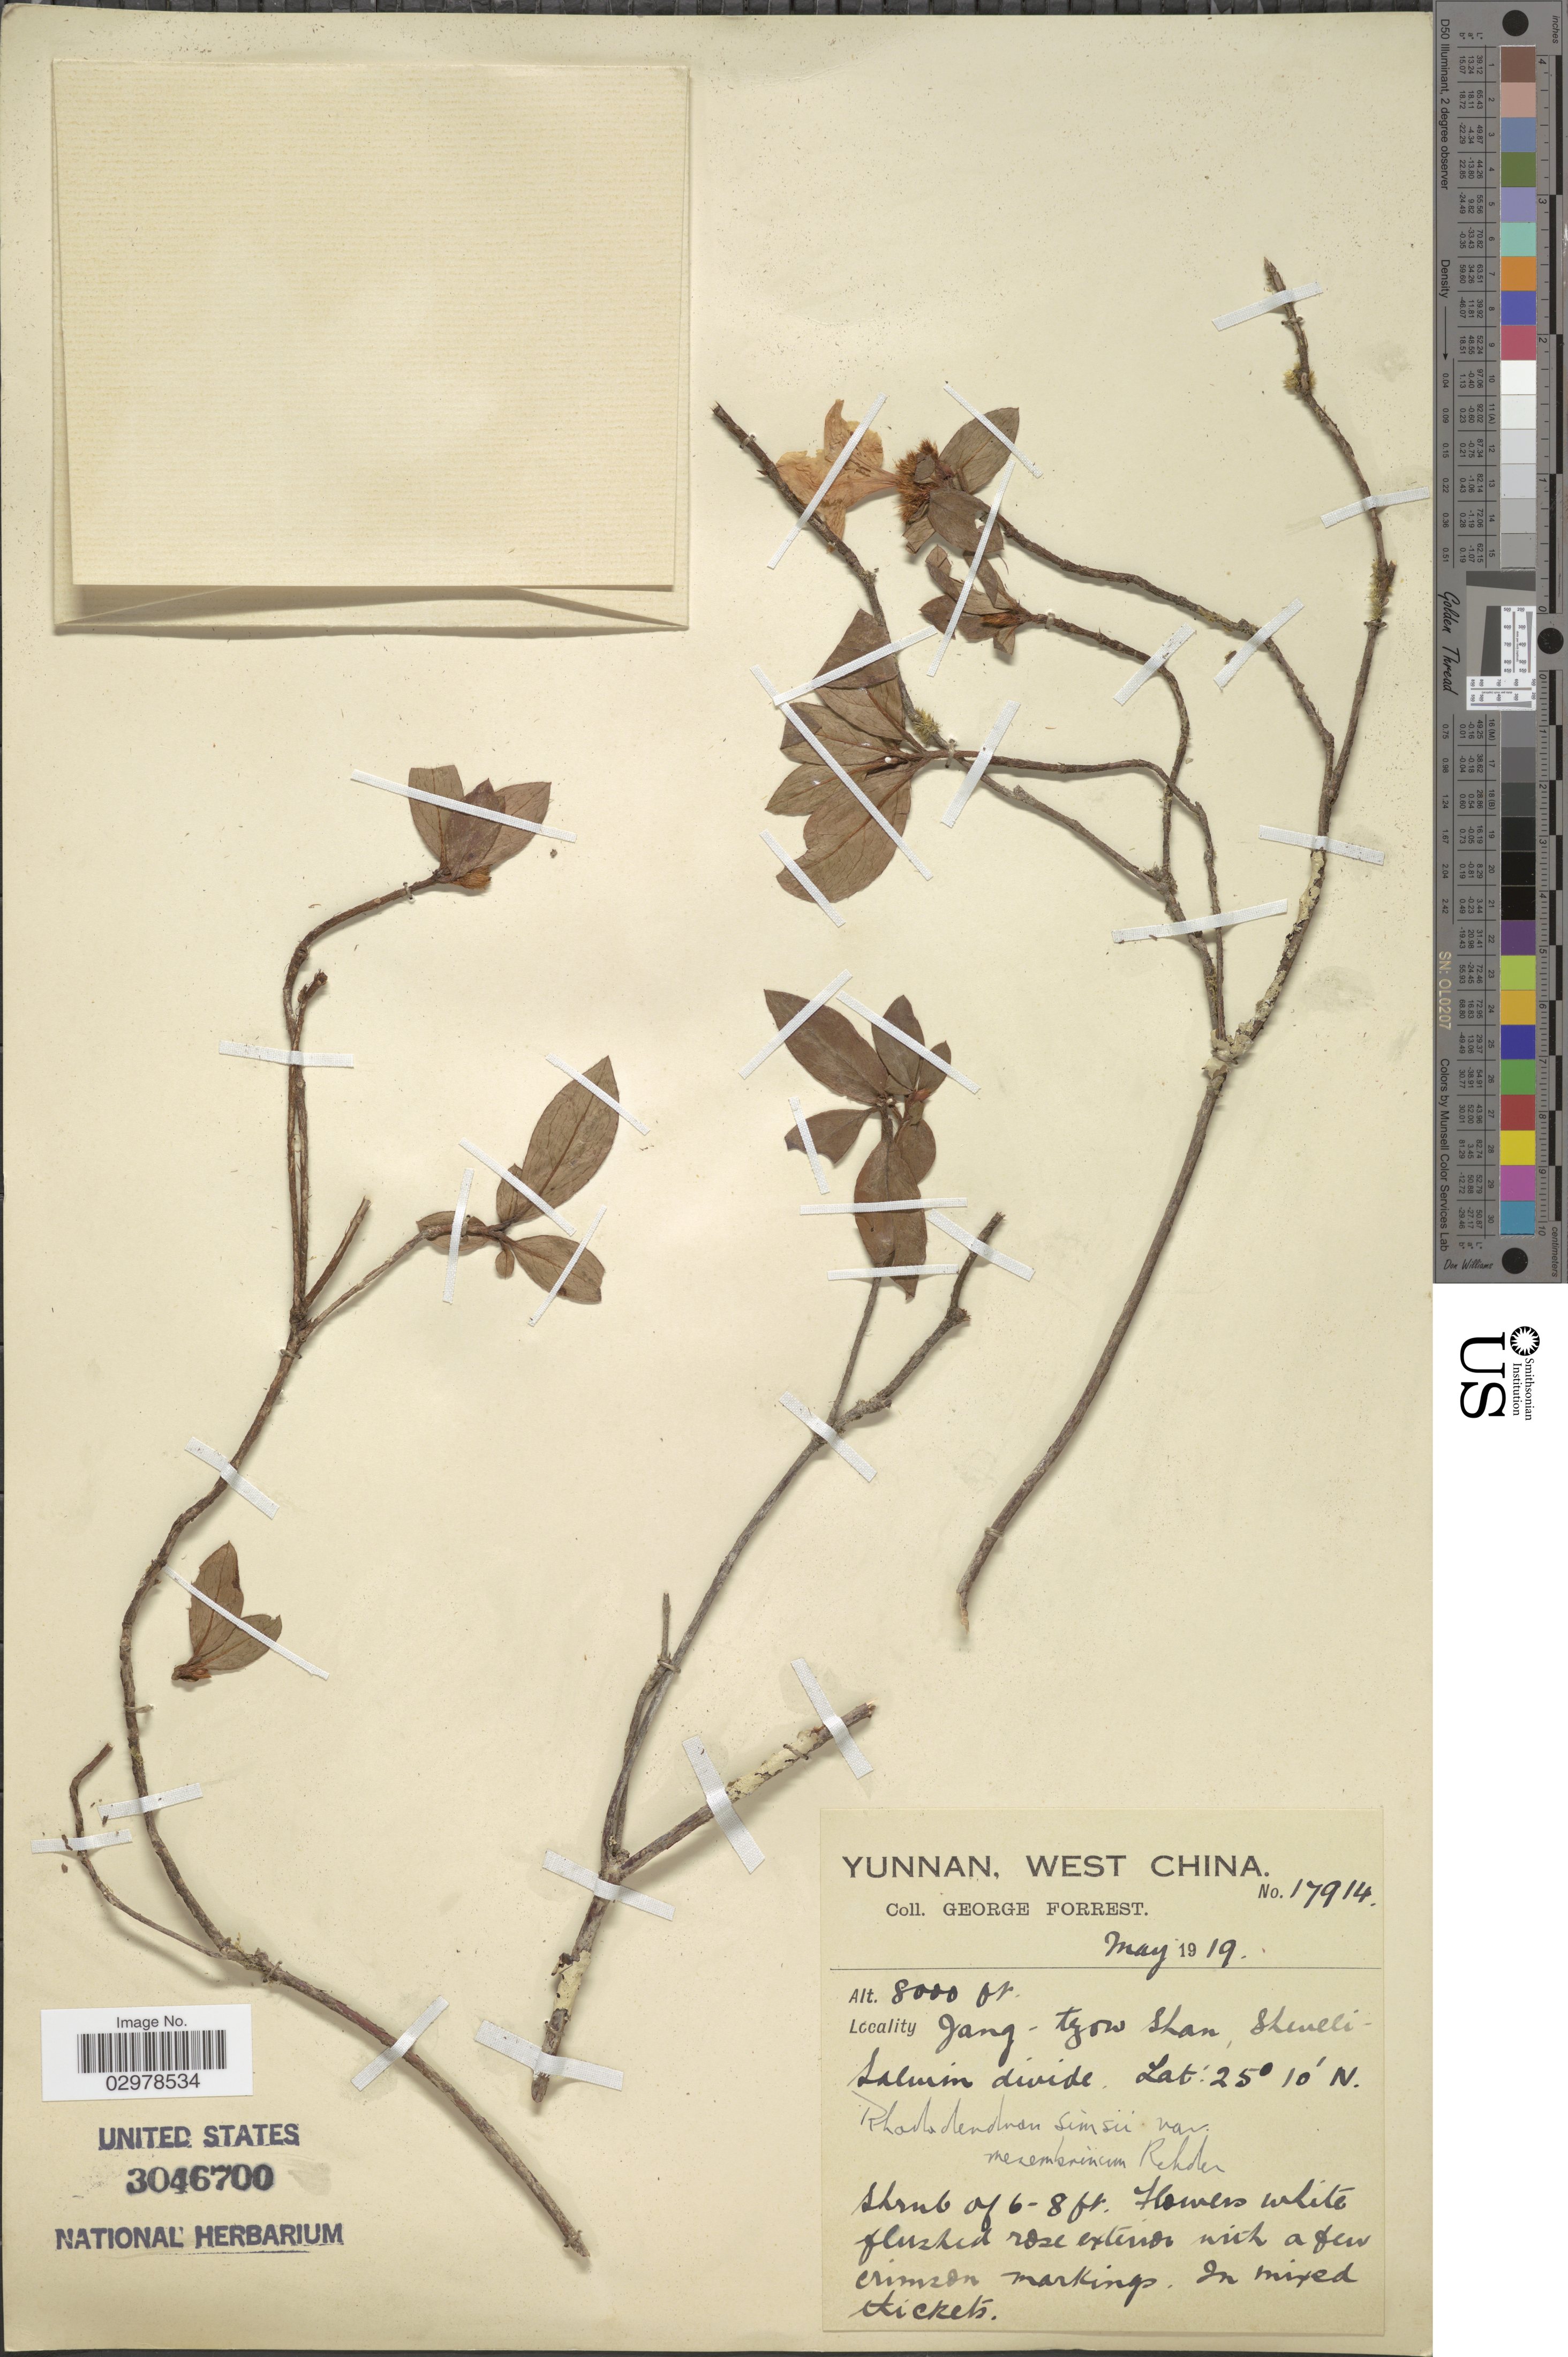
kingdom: Plantae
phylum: Tracheophyta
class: Magnoliopsida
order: Ericales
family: Ericaceae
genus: Rhododendron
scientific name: Rhododendron simsii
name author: Planch.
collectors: G. Forrest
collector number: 17914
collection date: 1919-05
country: China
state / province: Yunnan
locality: West China. Jang-tzow Shan, Shweli-Salwin divide.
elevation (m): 2438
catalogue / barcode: US 3046700